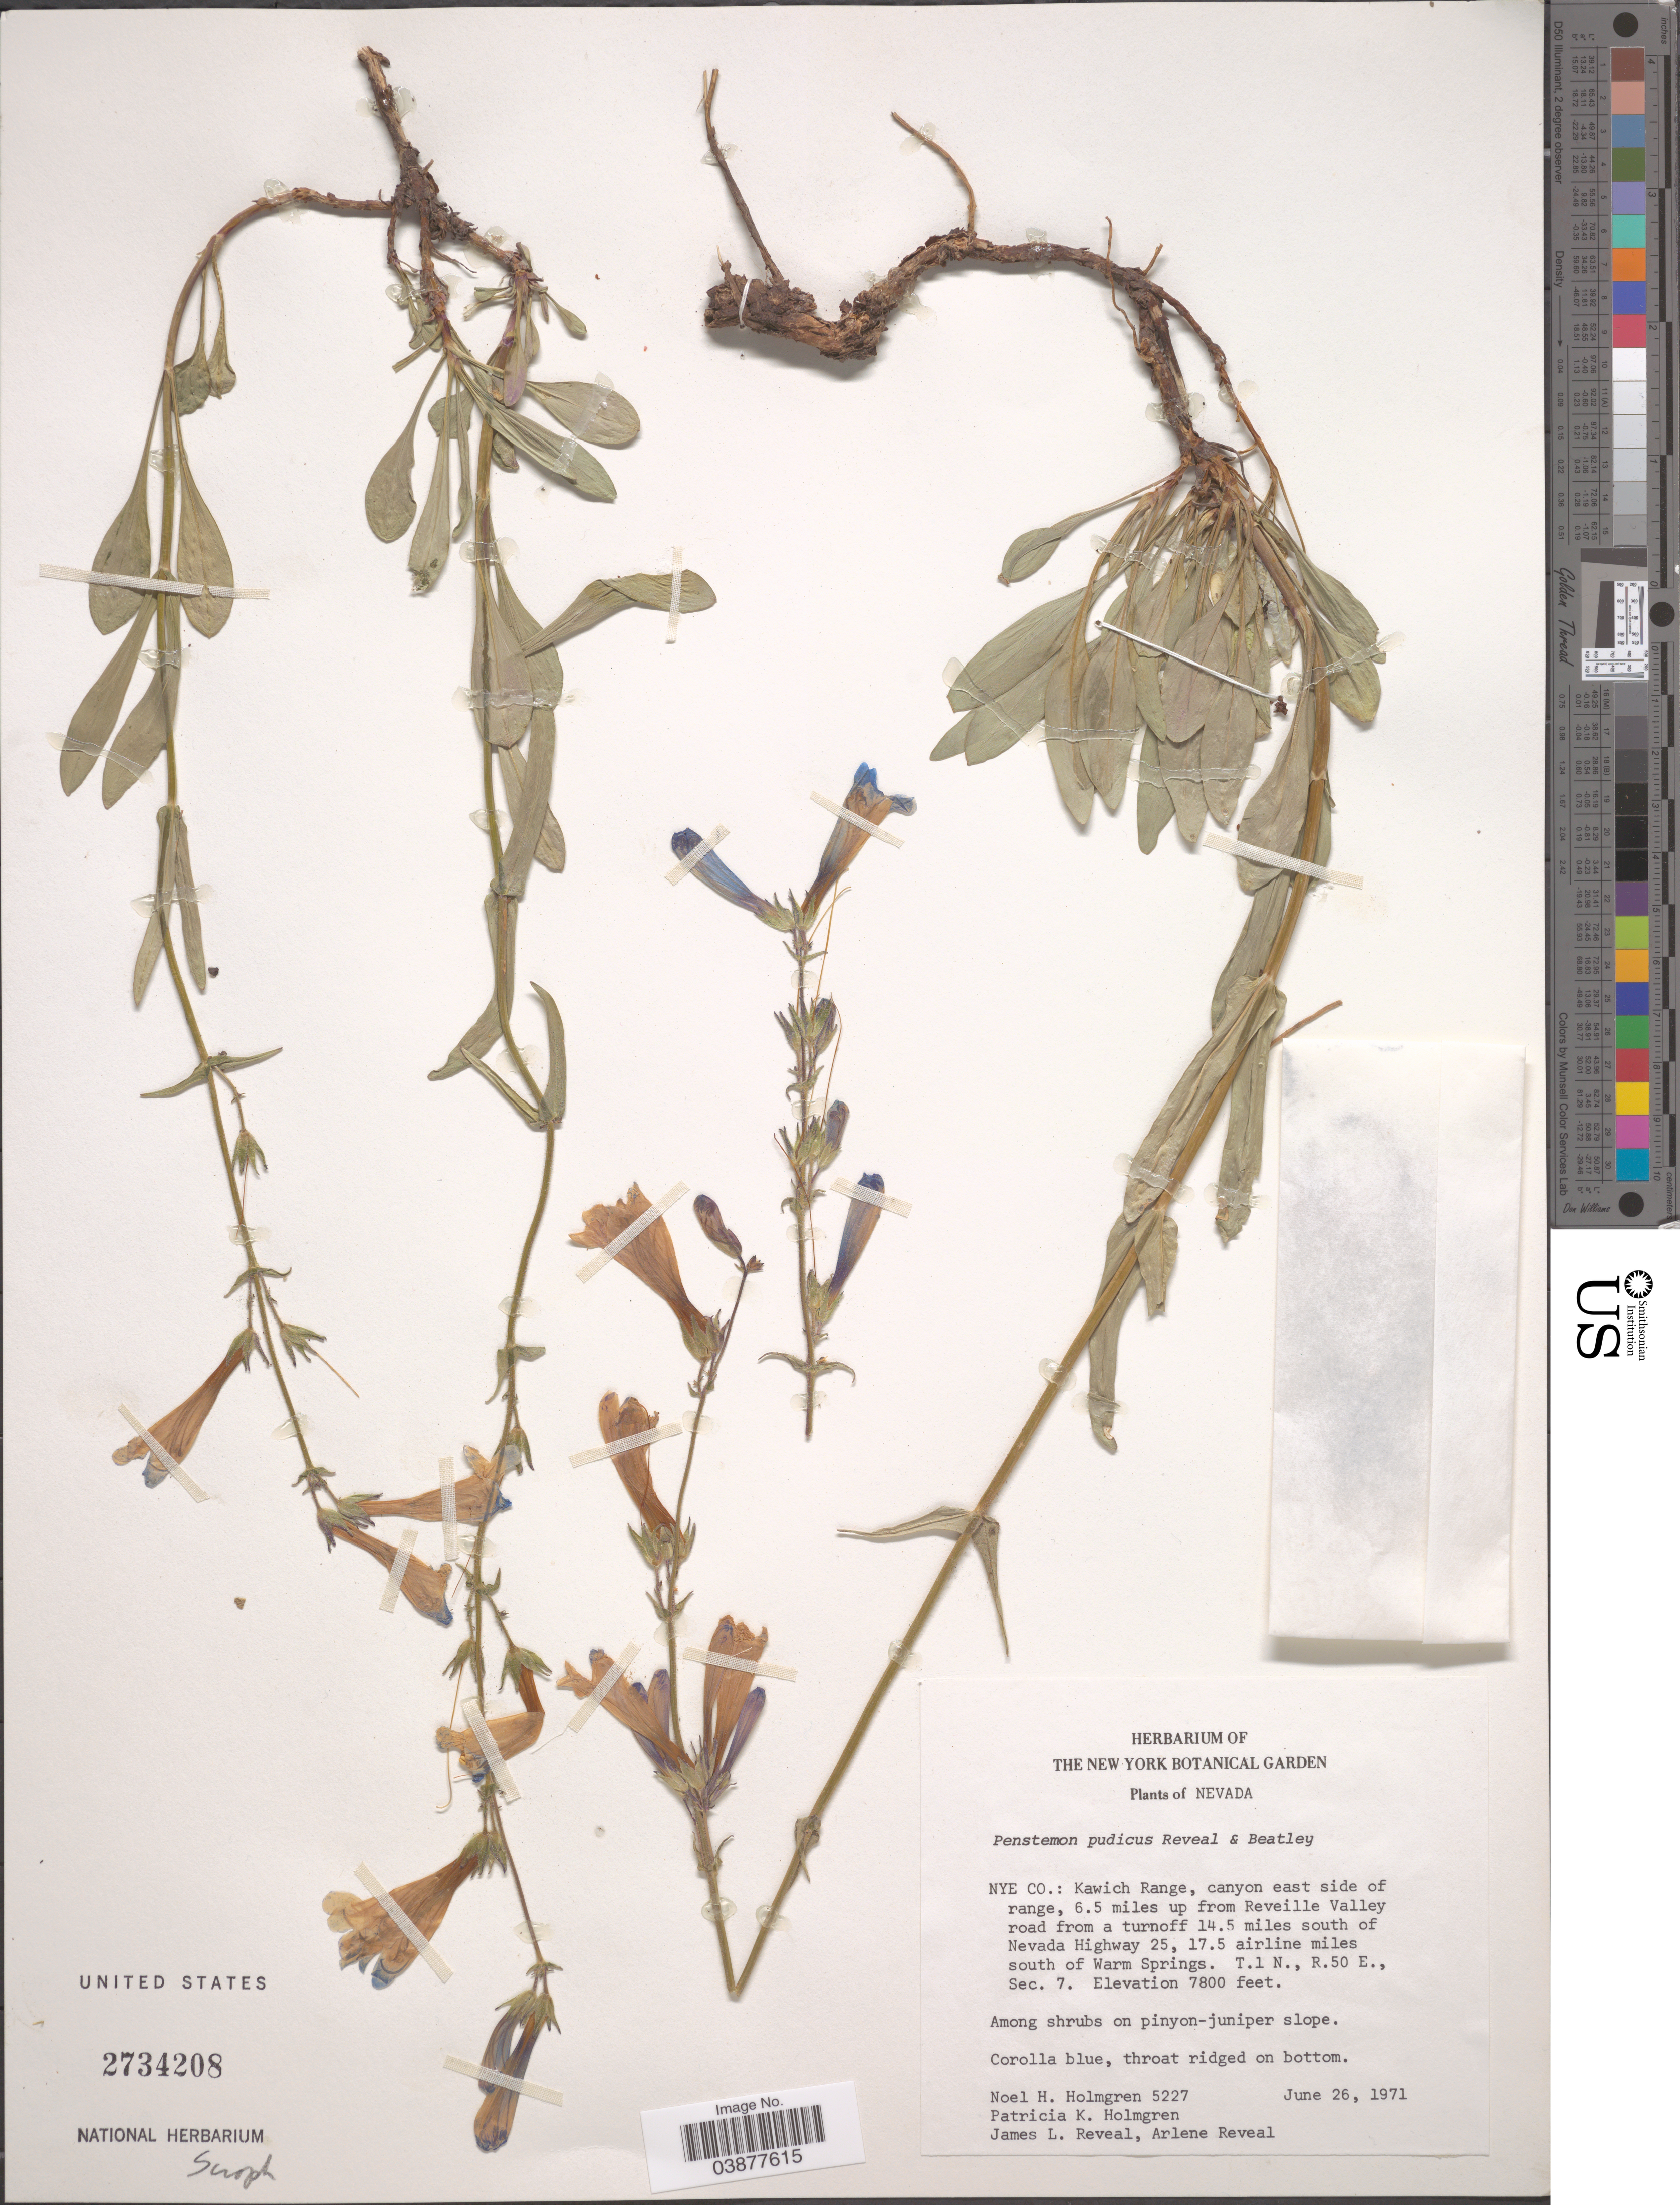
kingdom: Plantae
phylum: Tracheophyta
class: Magnoliopsida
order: Lamiales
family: Plantaginaceae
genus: Penstemon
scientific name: Penstemon pudicus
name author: Reveal & Beatley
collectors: N. H. Holmgren, P. K. Holmgren, J. L. Reveal & A. H. Reveal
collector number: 5227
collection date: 1971-06-26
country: United States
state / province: Nevada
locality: Nye Co.: Kawich Range, canyon east side of range, 6.5 miles up from Reveille Valley road from a turnoff 14.5 miles south of Nevada Highway 25, 17.5 airline miles south of Warm Springs. T.1.N., R.50 E., Sec. 7.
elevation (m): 2377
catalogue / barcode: US 2734208